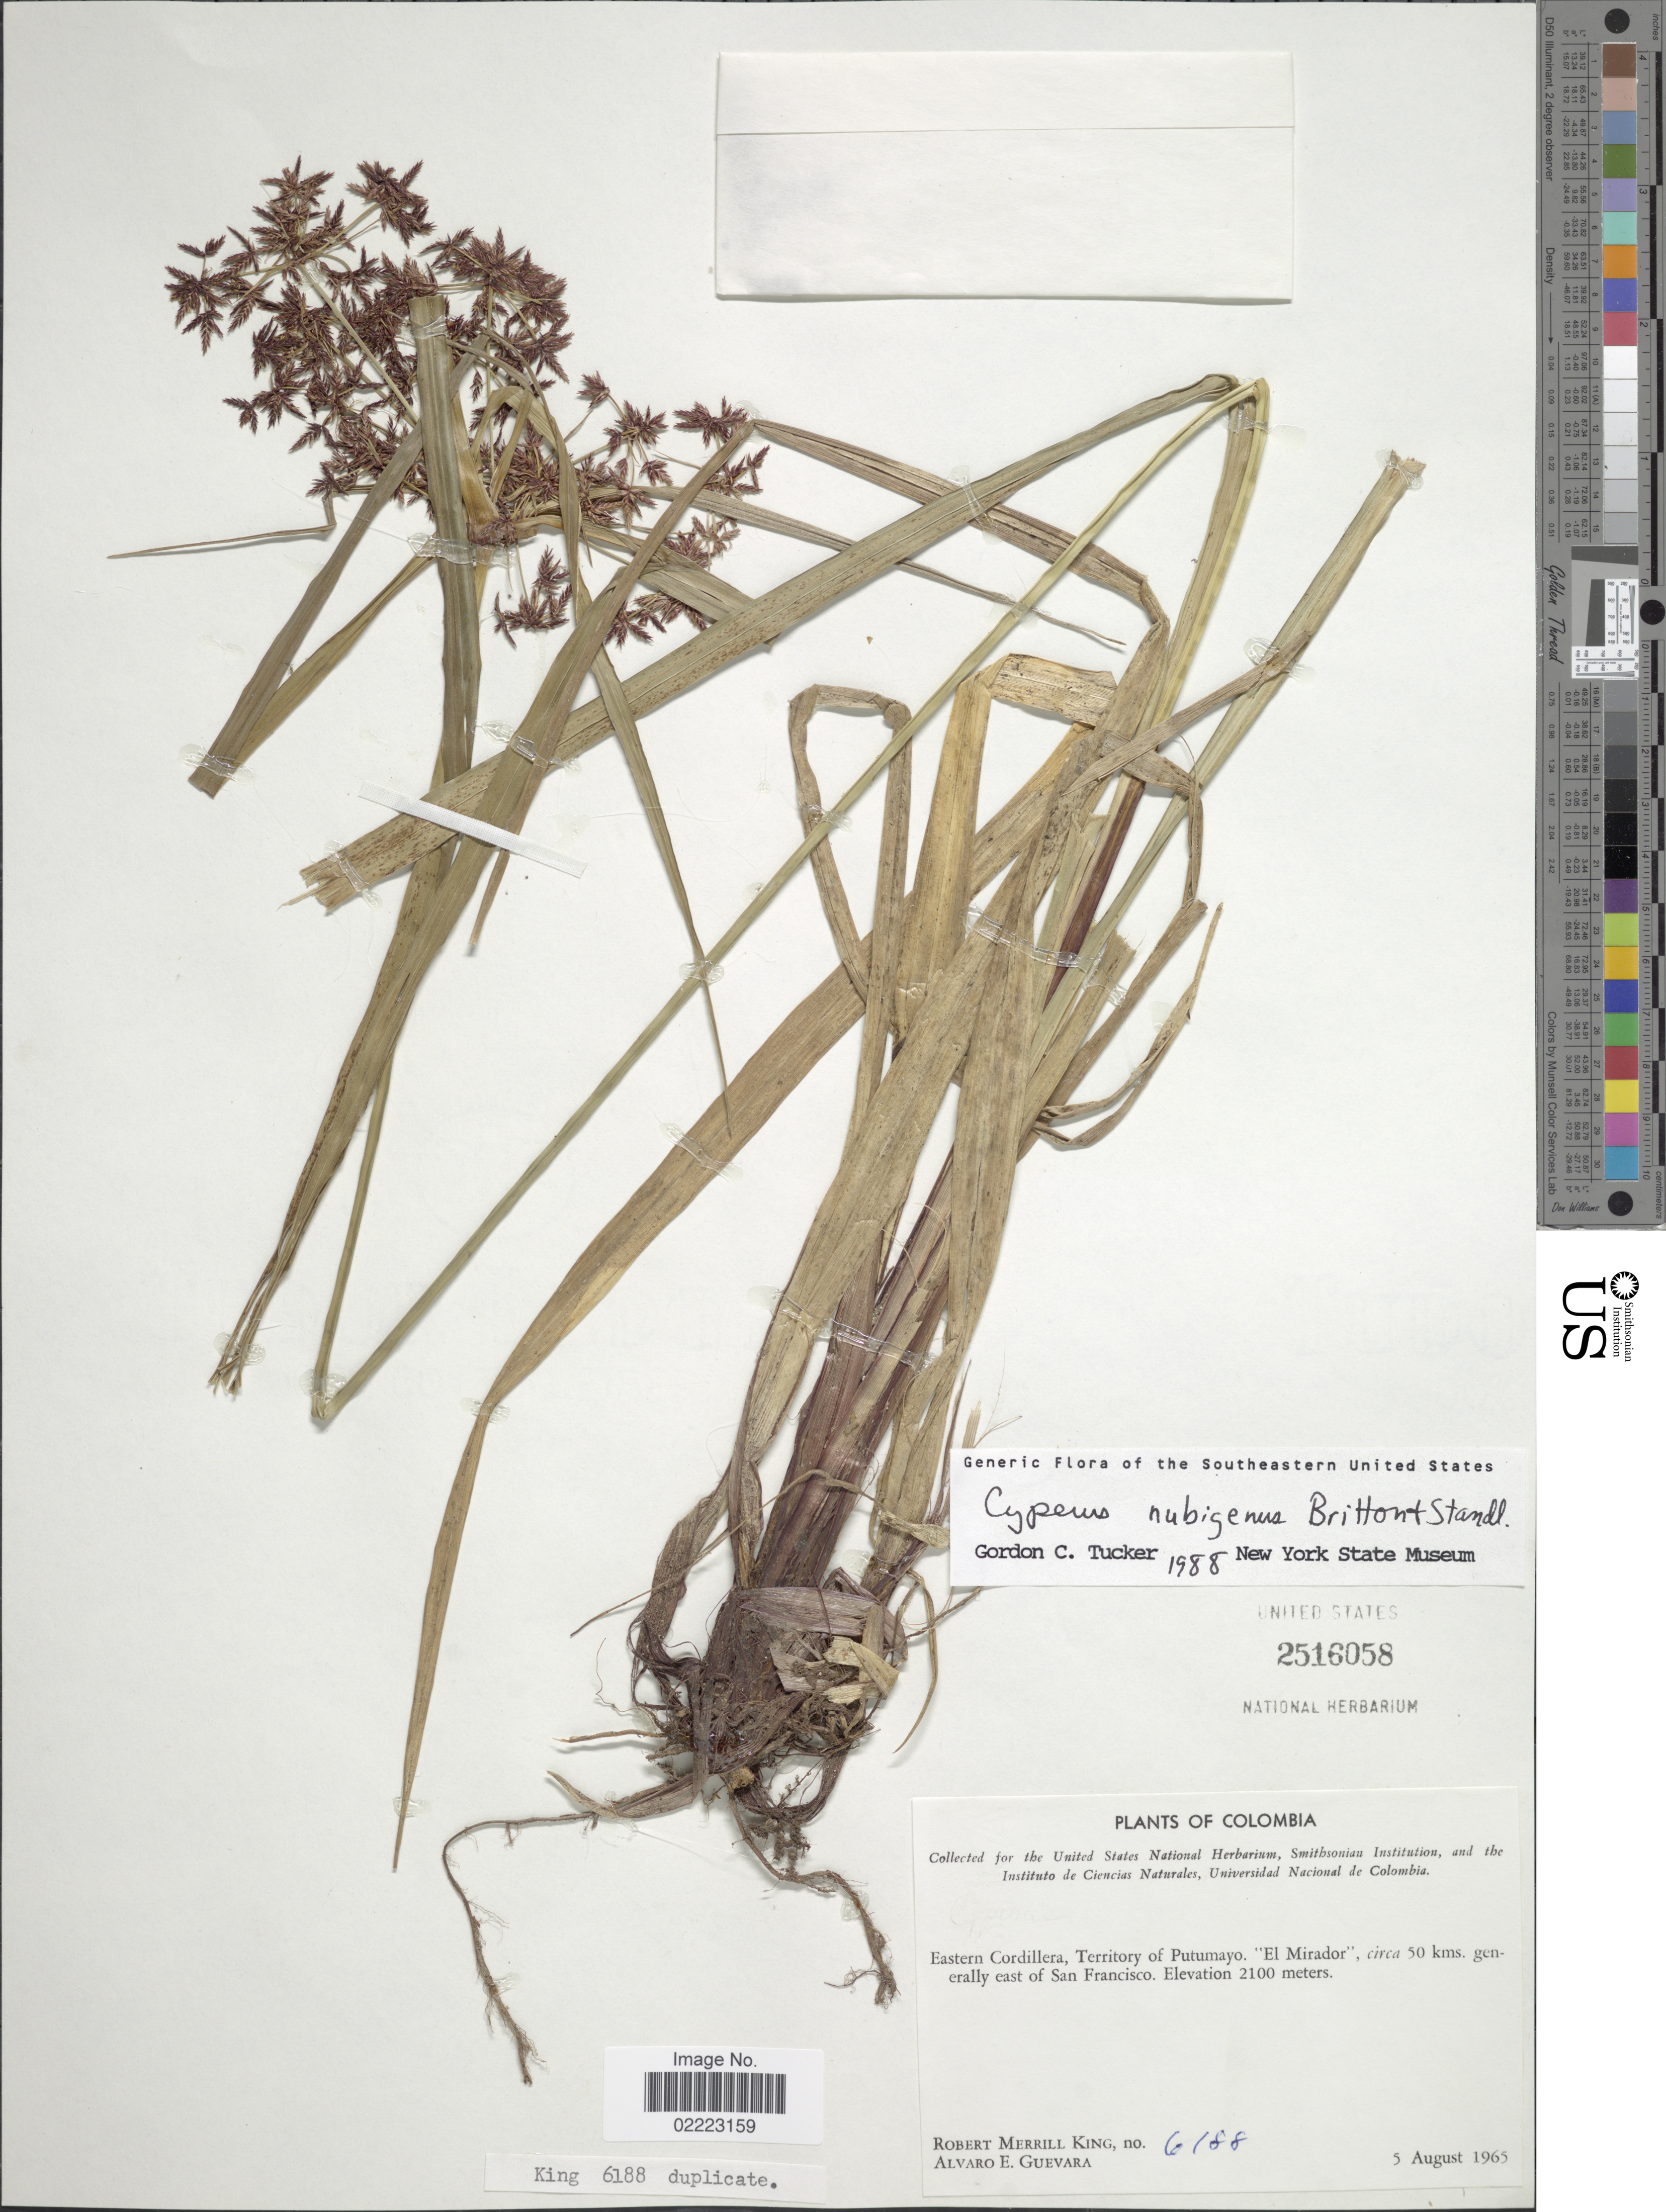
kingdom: Plantae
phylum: Tracheophyta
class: Liliopsida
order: Poales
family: Cyperaceae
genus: Cyperus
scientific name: Cyperus tabina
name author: Steud. ex Boeckeler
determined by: Strong, Mark T., (BOT), Smithsonian Institution - National Museum of Natural History (UNITED STATES)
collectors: R. M. King & A. E. Guevara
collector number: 6188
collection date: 1965-08-05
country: Colombia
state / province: Putumayo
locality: Eastern Cordillera, Territory of Putumayo. 'El Mirador'. circa 50 kms generally east of Sn Francisco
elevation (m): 2100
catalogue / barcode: US 2516058